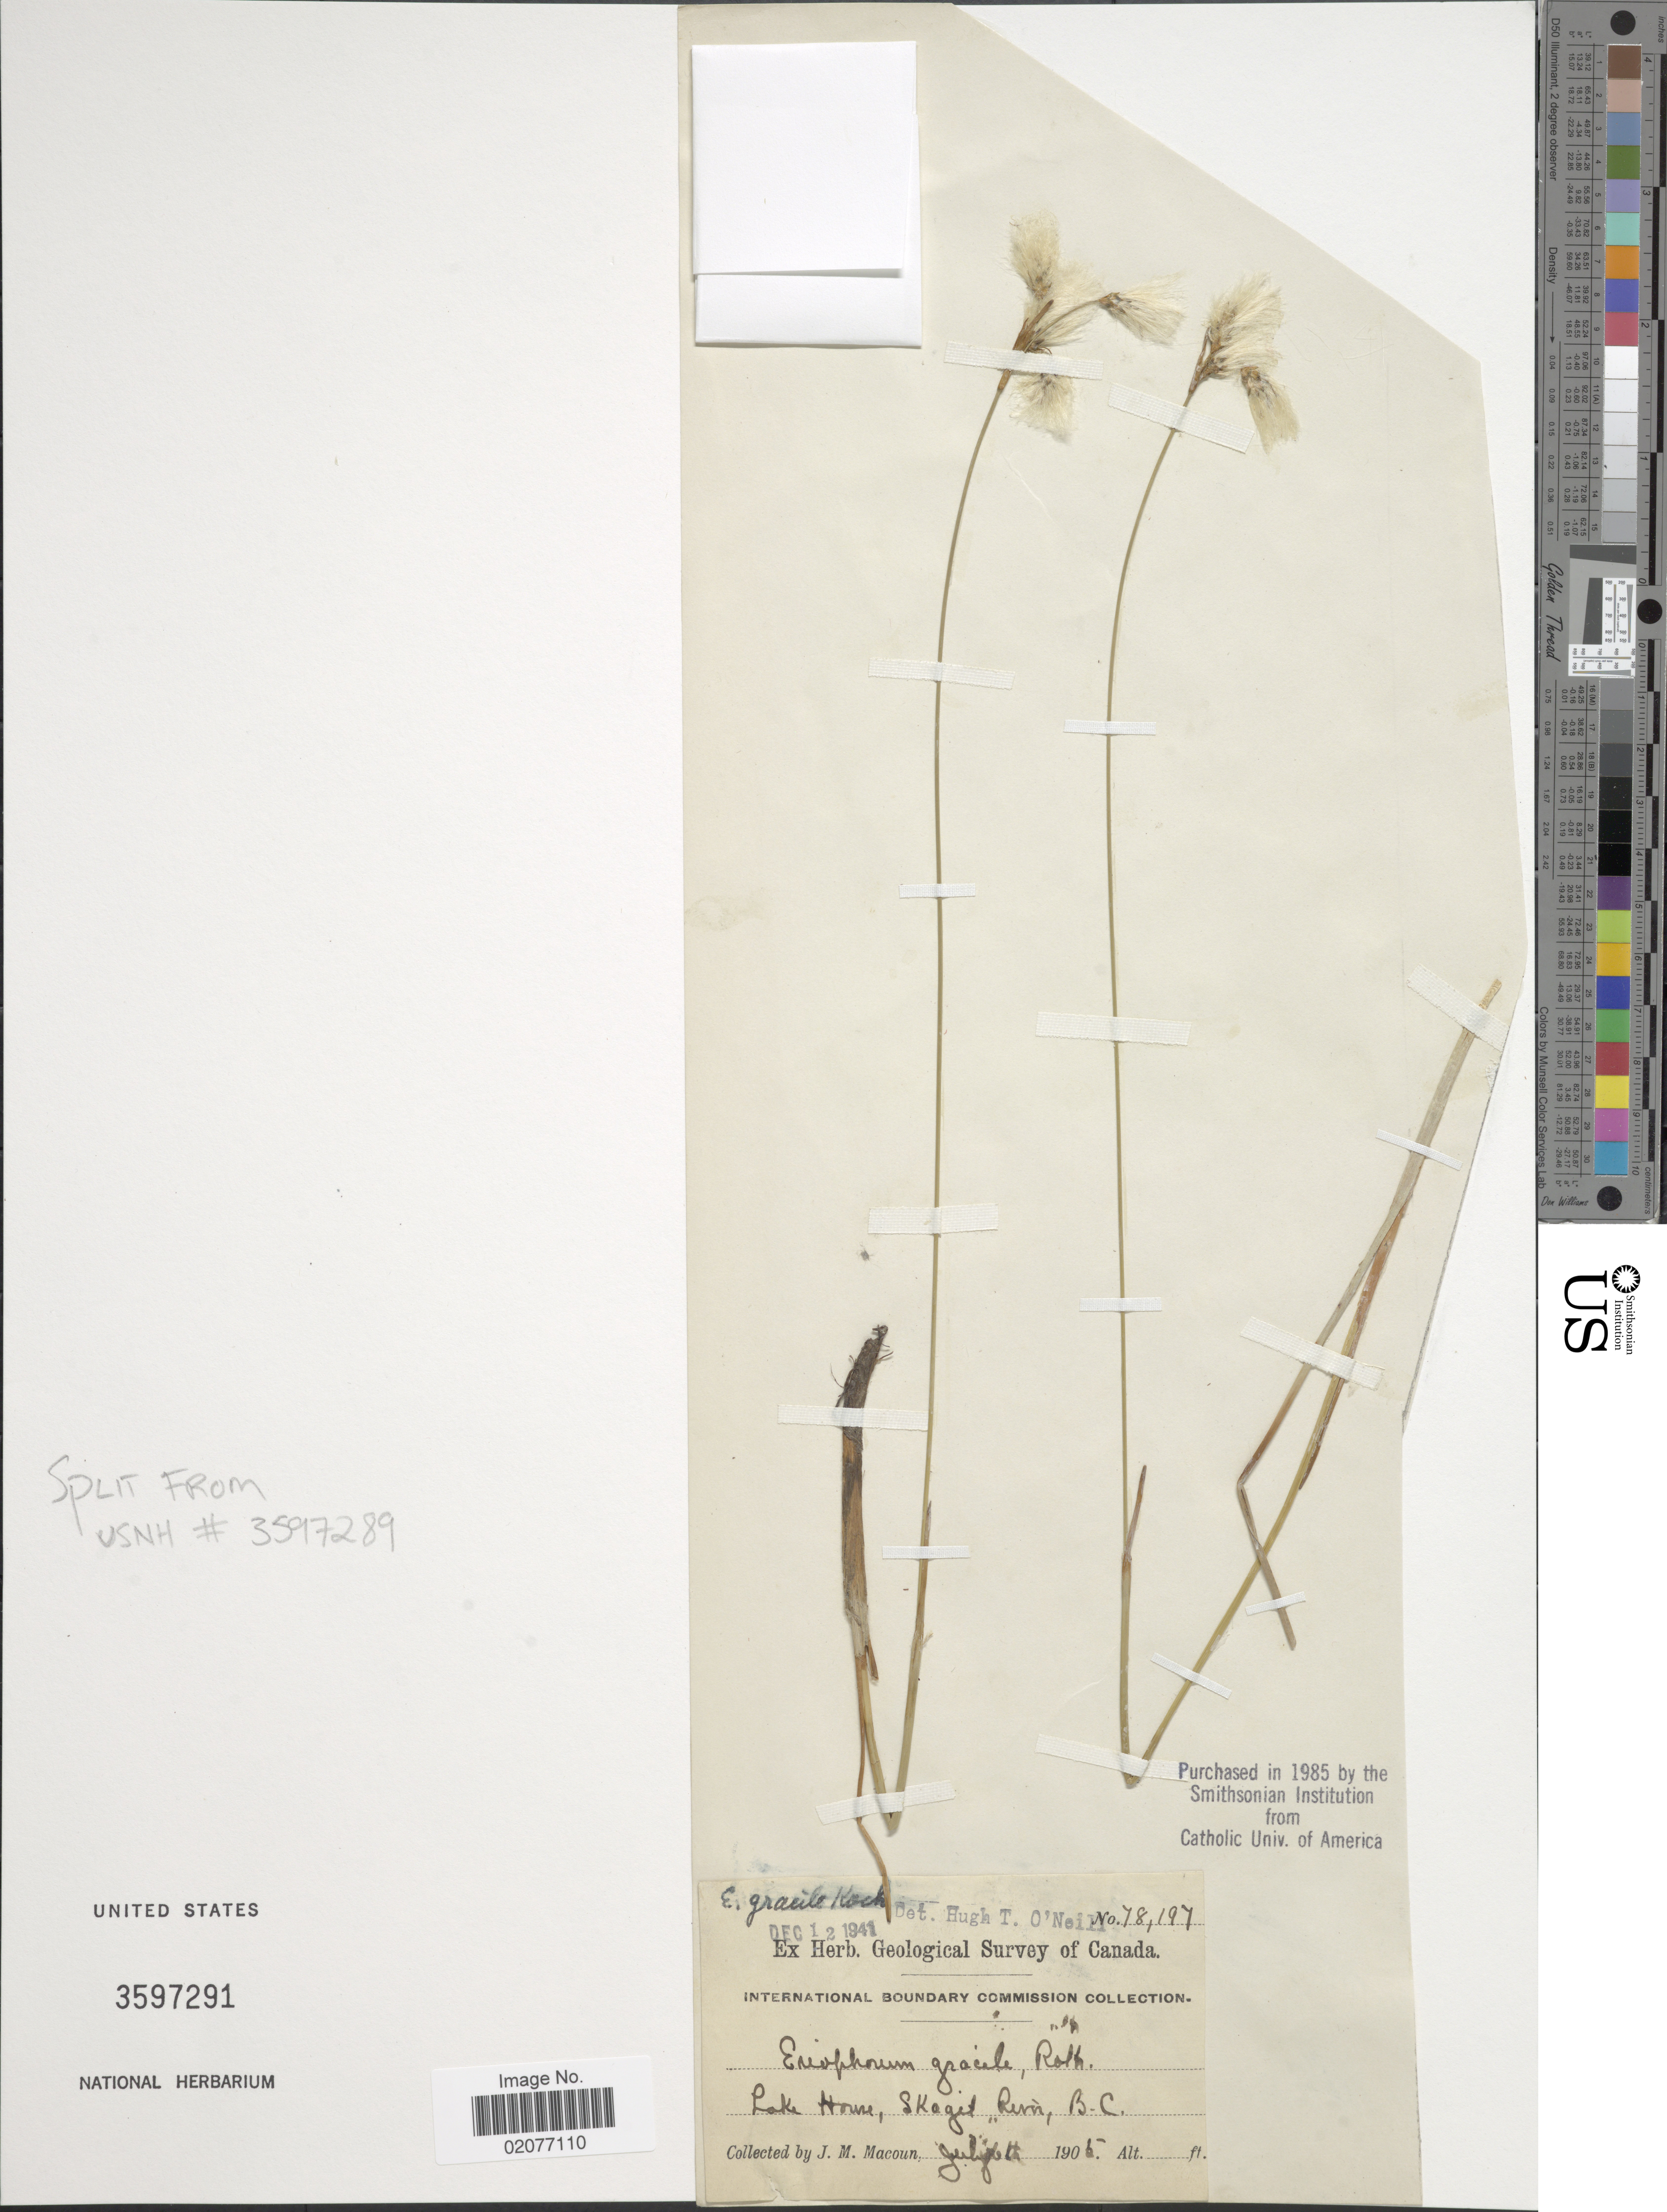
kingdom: Plantae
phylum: Tracheophyta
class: Liliopsida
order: Poales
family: Cyperaceae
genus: Eriophorum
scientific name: Eriophorum gracile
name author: W.D.J. Koch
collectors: J. Macoun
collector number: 78197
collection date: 1905-07-06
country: Canada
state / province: British Columbia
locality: International Boundary Commison Collection, Lake House, Skaget River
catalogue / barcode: US 3597291